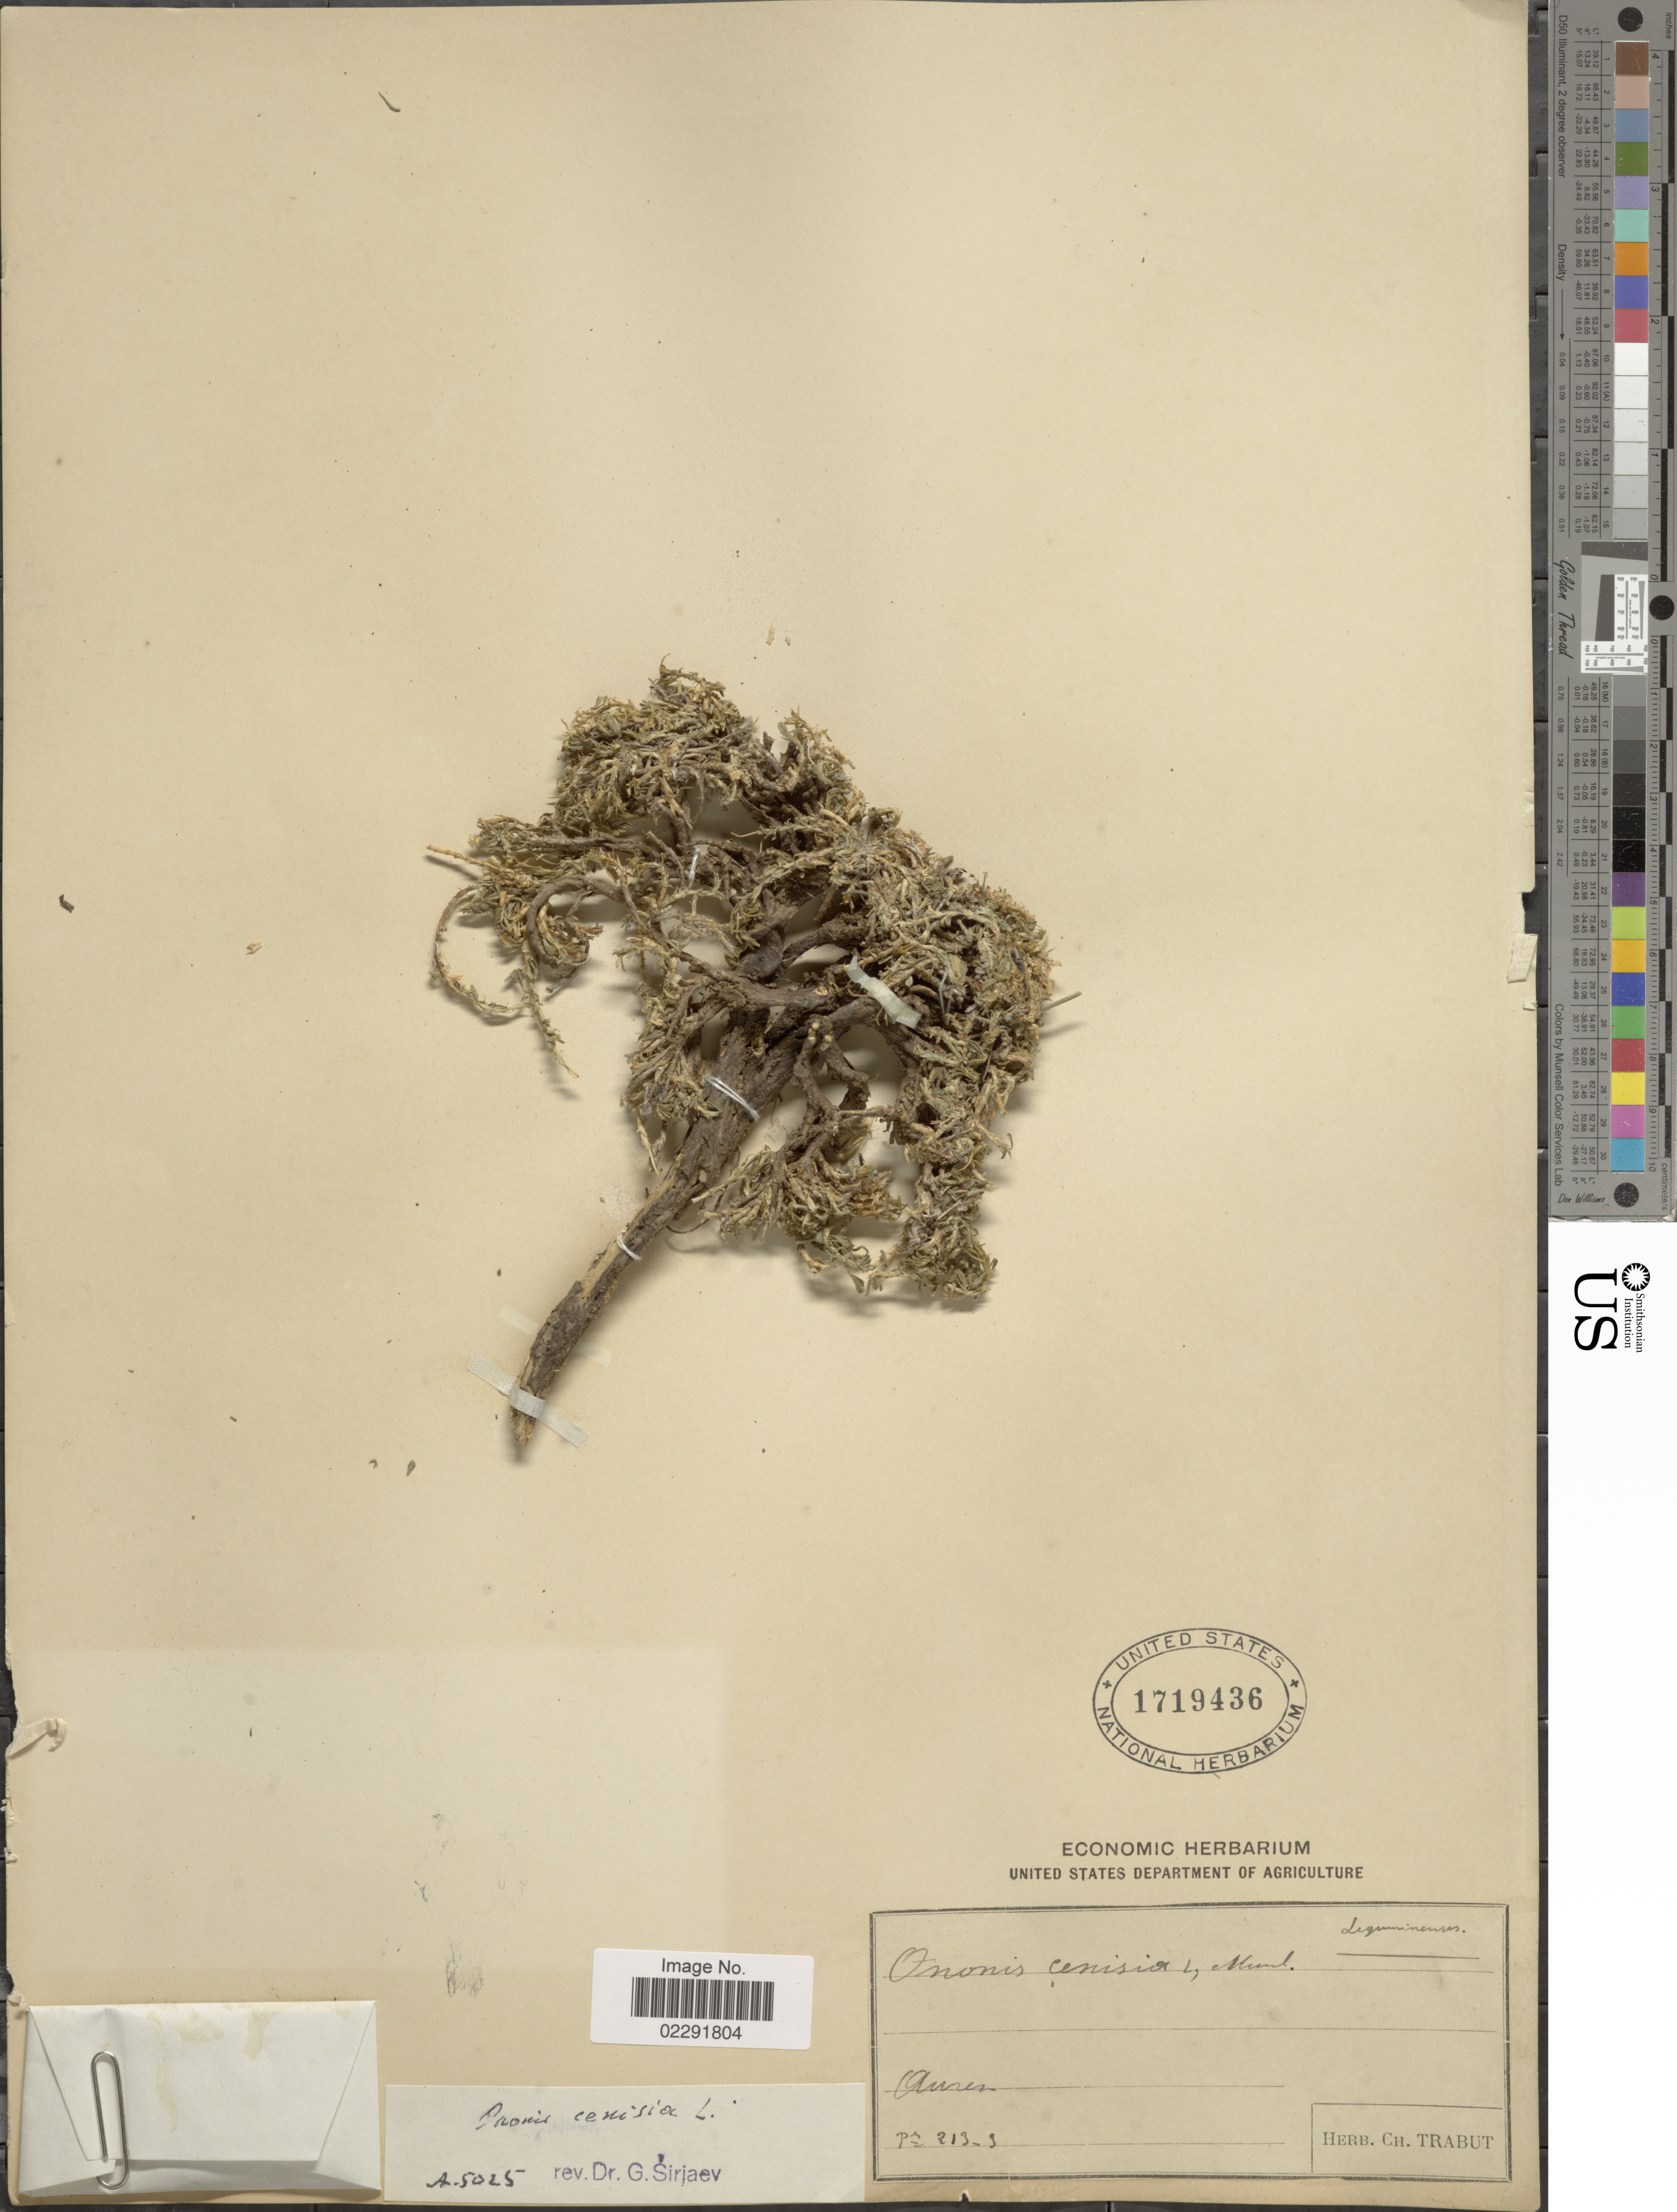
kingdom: Plantae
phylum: Tracheophyta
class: Magnoliopsida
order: Fabales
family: Fabaceae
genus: Ononis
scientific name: Ononis cenisia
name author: L.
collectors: Ex herb. Ch. Trabut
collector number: Pz 213-3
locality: Aures.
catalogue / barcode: US 1719436